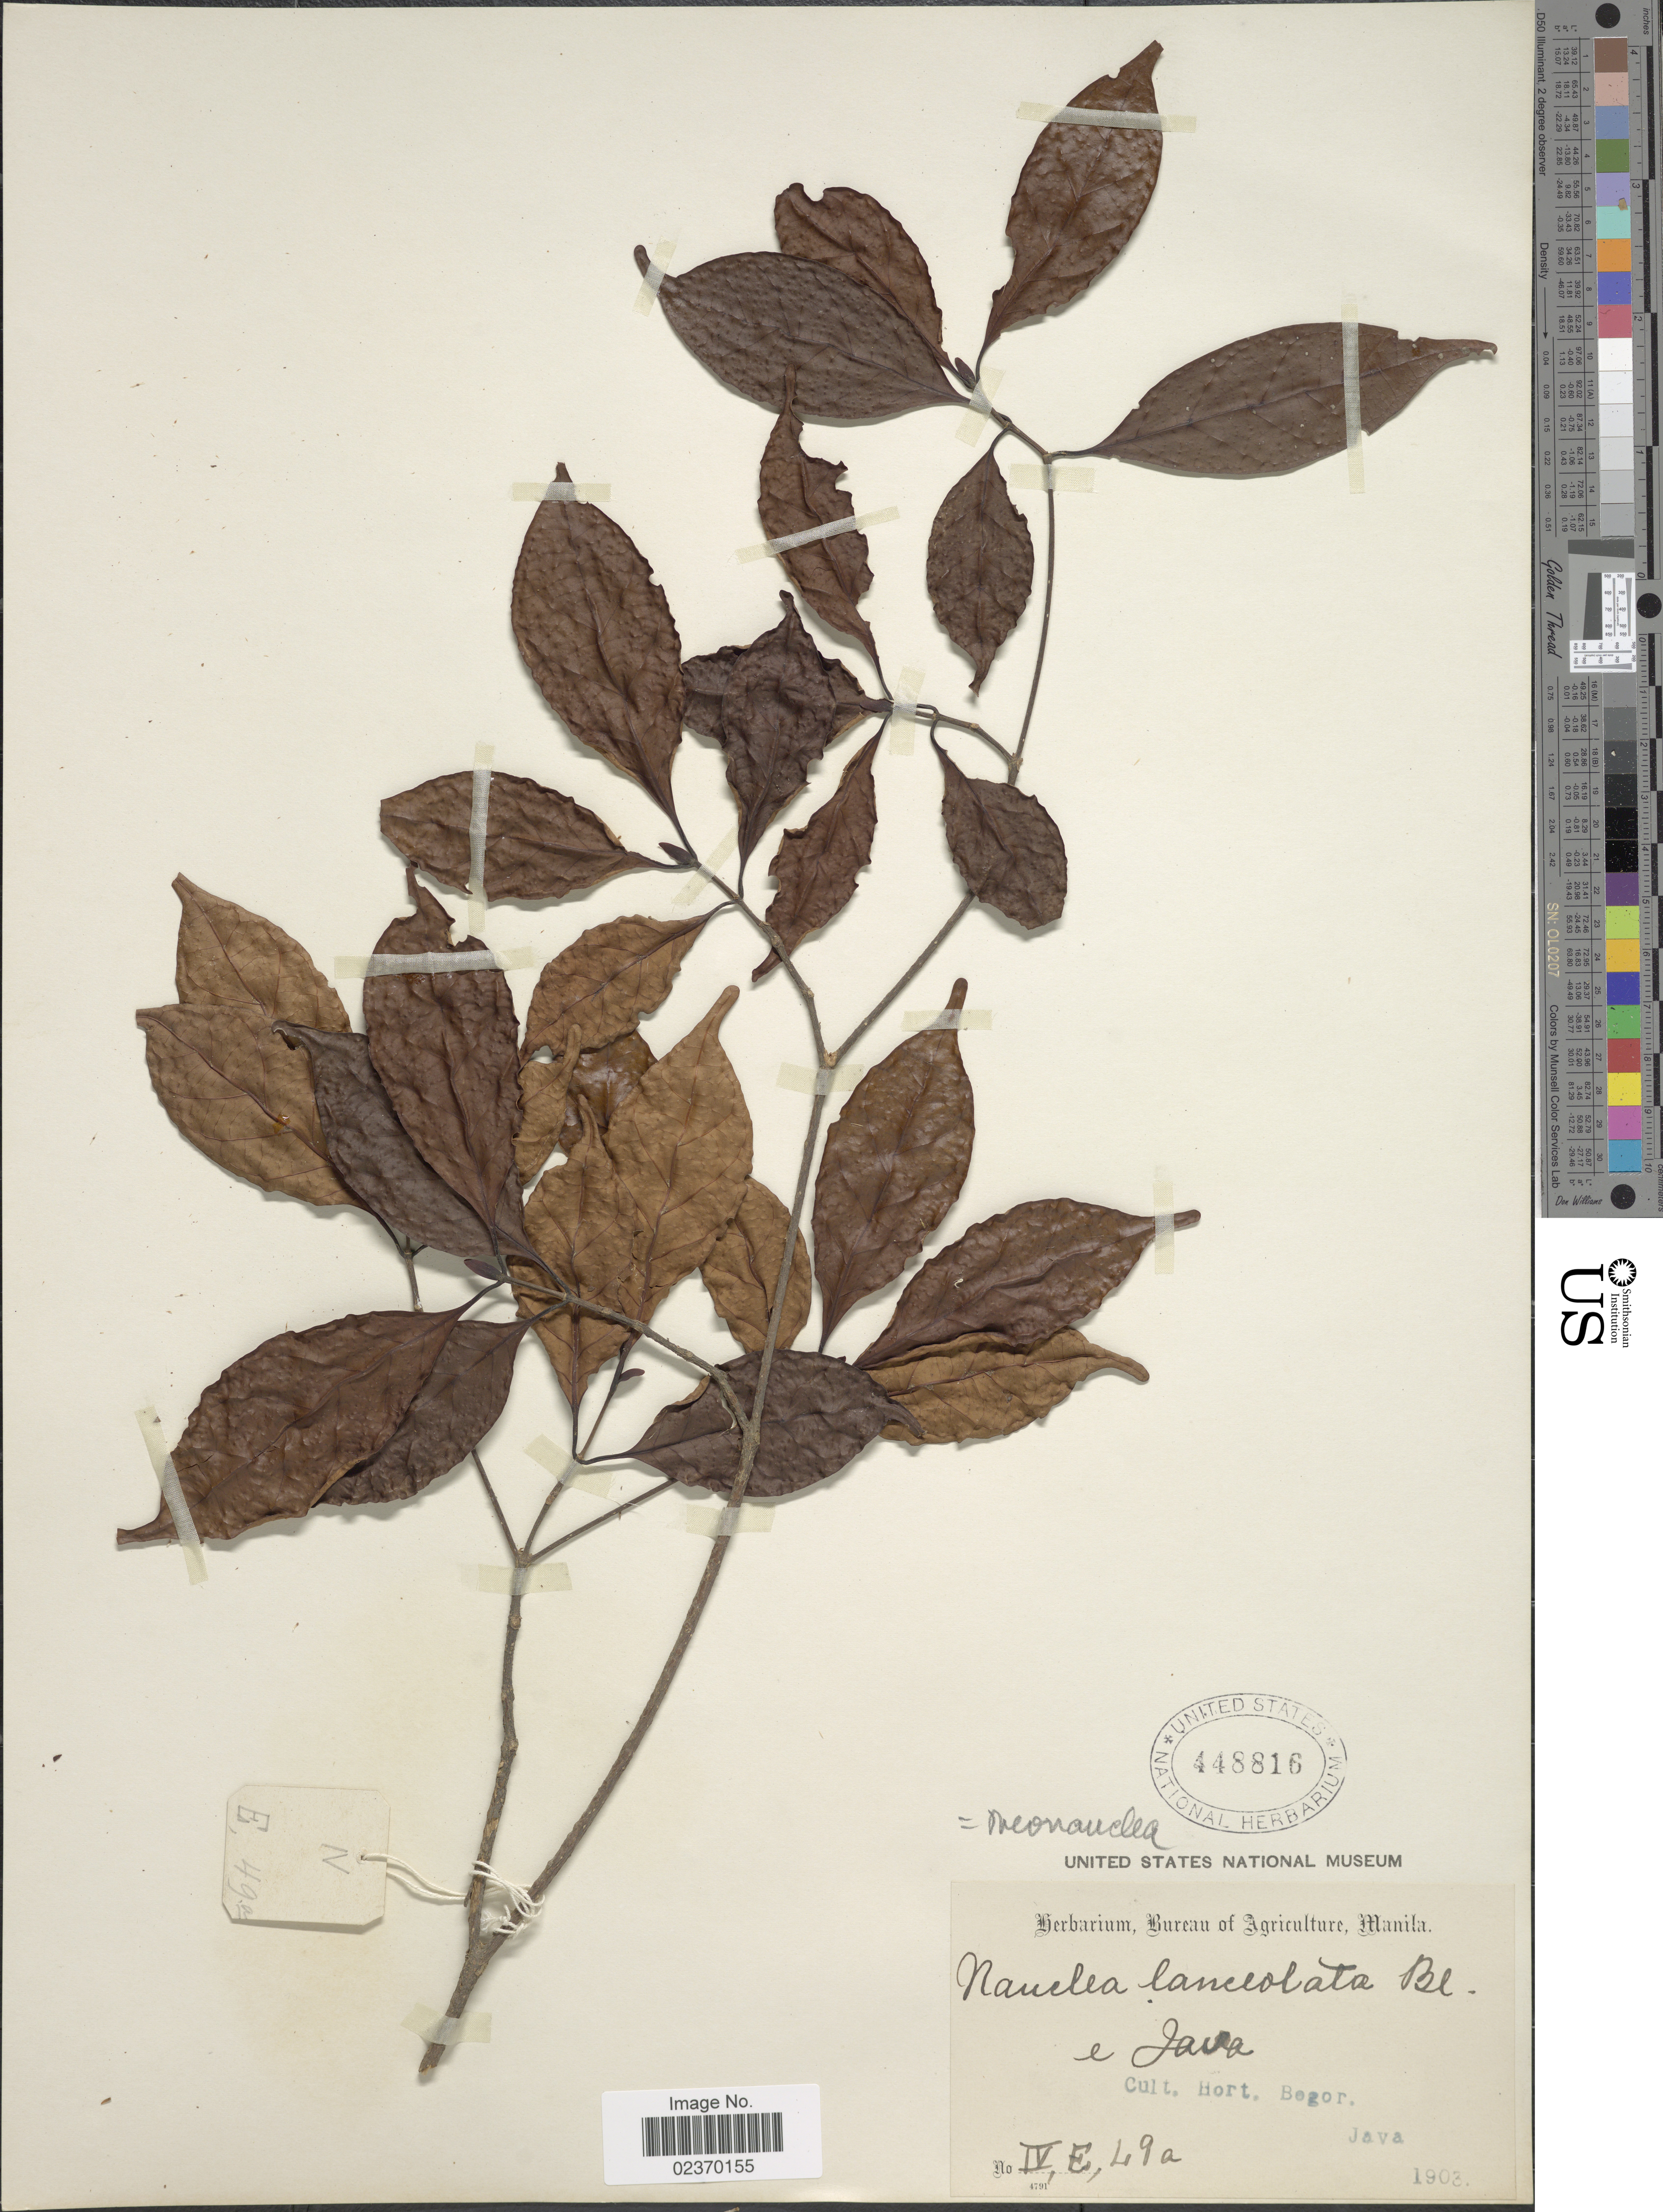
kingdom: Plantae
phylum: Tracheophyta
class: Magnoliopsida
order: Gentianales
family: Rubiaceae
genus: Neonauclea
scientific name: Neonauclea lanceolata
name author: (Blume) Merr.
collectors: ex Herb. Bur. Agric. Manila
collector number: IV, E, 49a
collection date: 1903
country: Indonesia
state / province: Java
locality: E. Java, Cult Hort Bogor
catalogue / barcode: US 448816